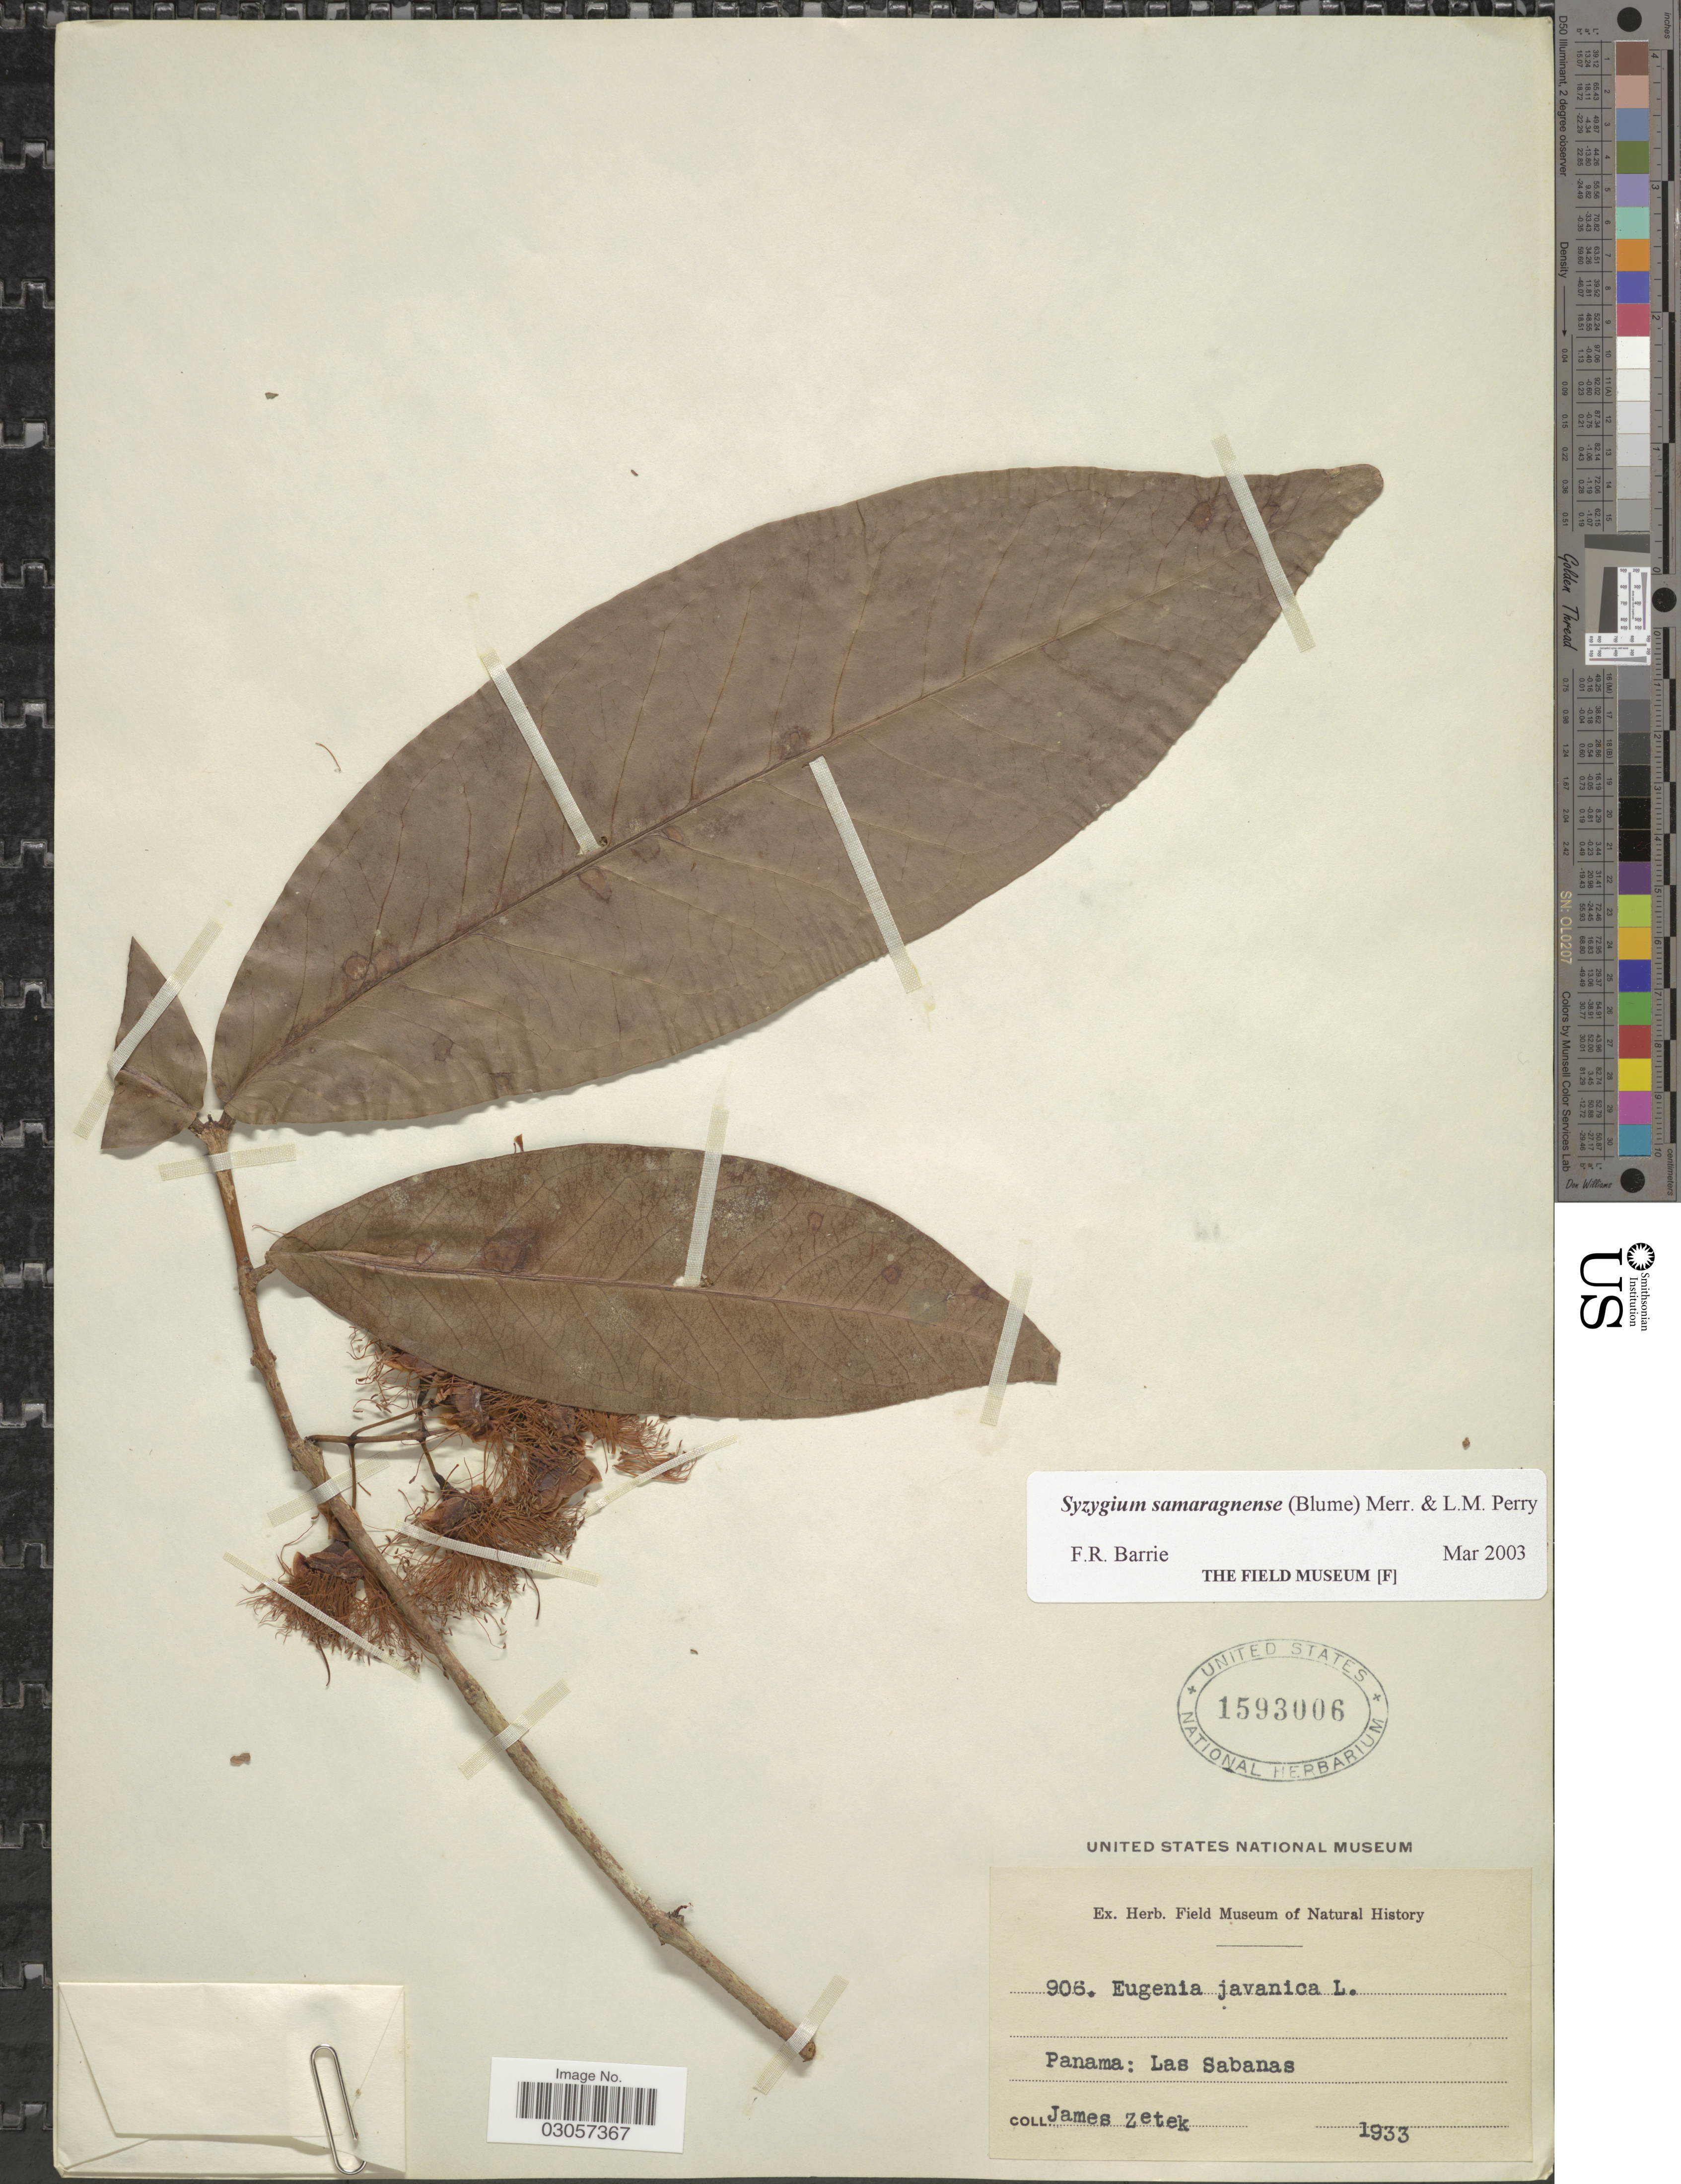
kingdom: Plantae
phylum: Tracheophyta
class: Magnoliopsida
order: Myrtales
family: Myrtaceae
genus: Syzygium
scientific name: Syzygium samarangense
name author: (Blume) Merr. & L.M. Perry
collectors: J. Zetek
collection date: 1933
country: Panama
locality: Panama: Las Sabanas.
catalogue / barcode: US 1593006